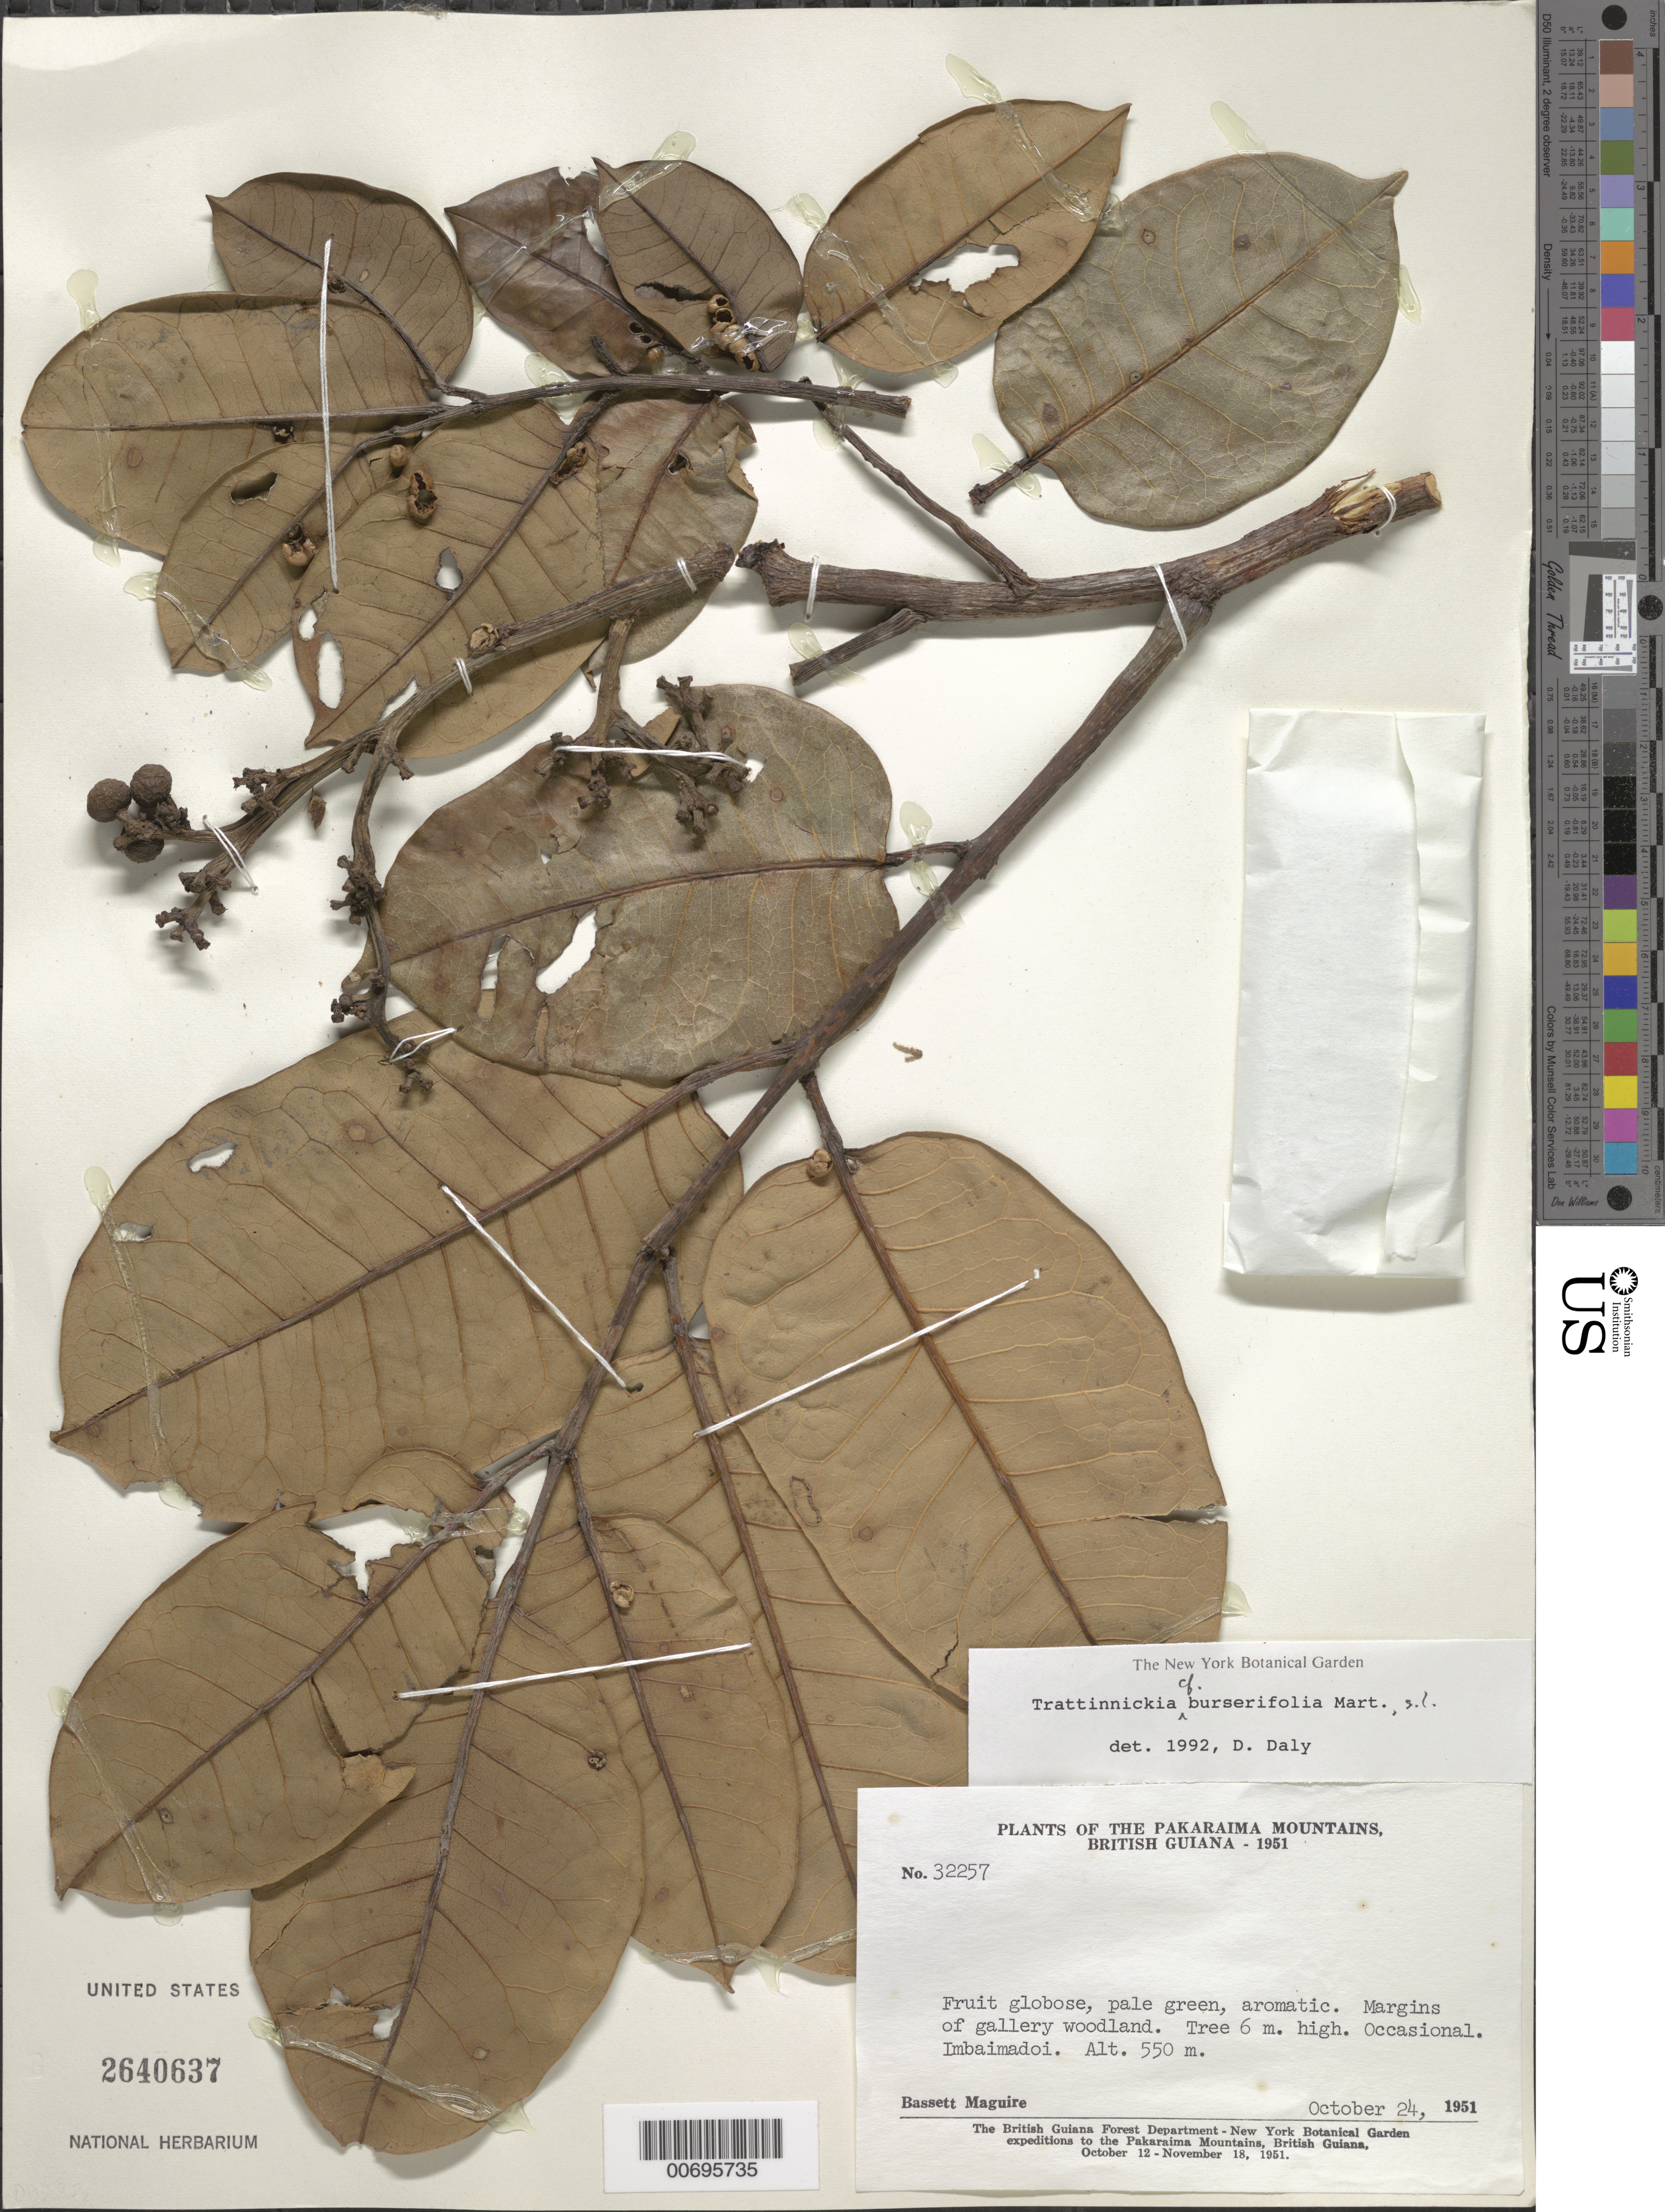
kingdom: Plantae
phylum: Tracheophyta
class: Magnoliopsida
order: Sapindales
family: Burseraceae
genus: Trattinnickia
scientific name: Trattinnickia burserifolia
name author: Mart.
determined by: Daly, D. C.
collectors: B. Maguire & D. B. Fanshawe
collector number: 32257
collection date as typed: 24-Oct-51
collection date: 1951-10-24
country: Guyana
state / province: Cuyuni-Mazaruni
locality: Imbaimadai Savannas, Pakaraima Mts., Upper Mazaruni River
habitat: Margins of gallery woodland.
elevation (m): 1300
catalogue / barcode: US 2640637